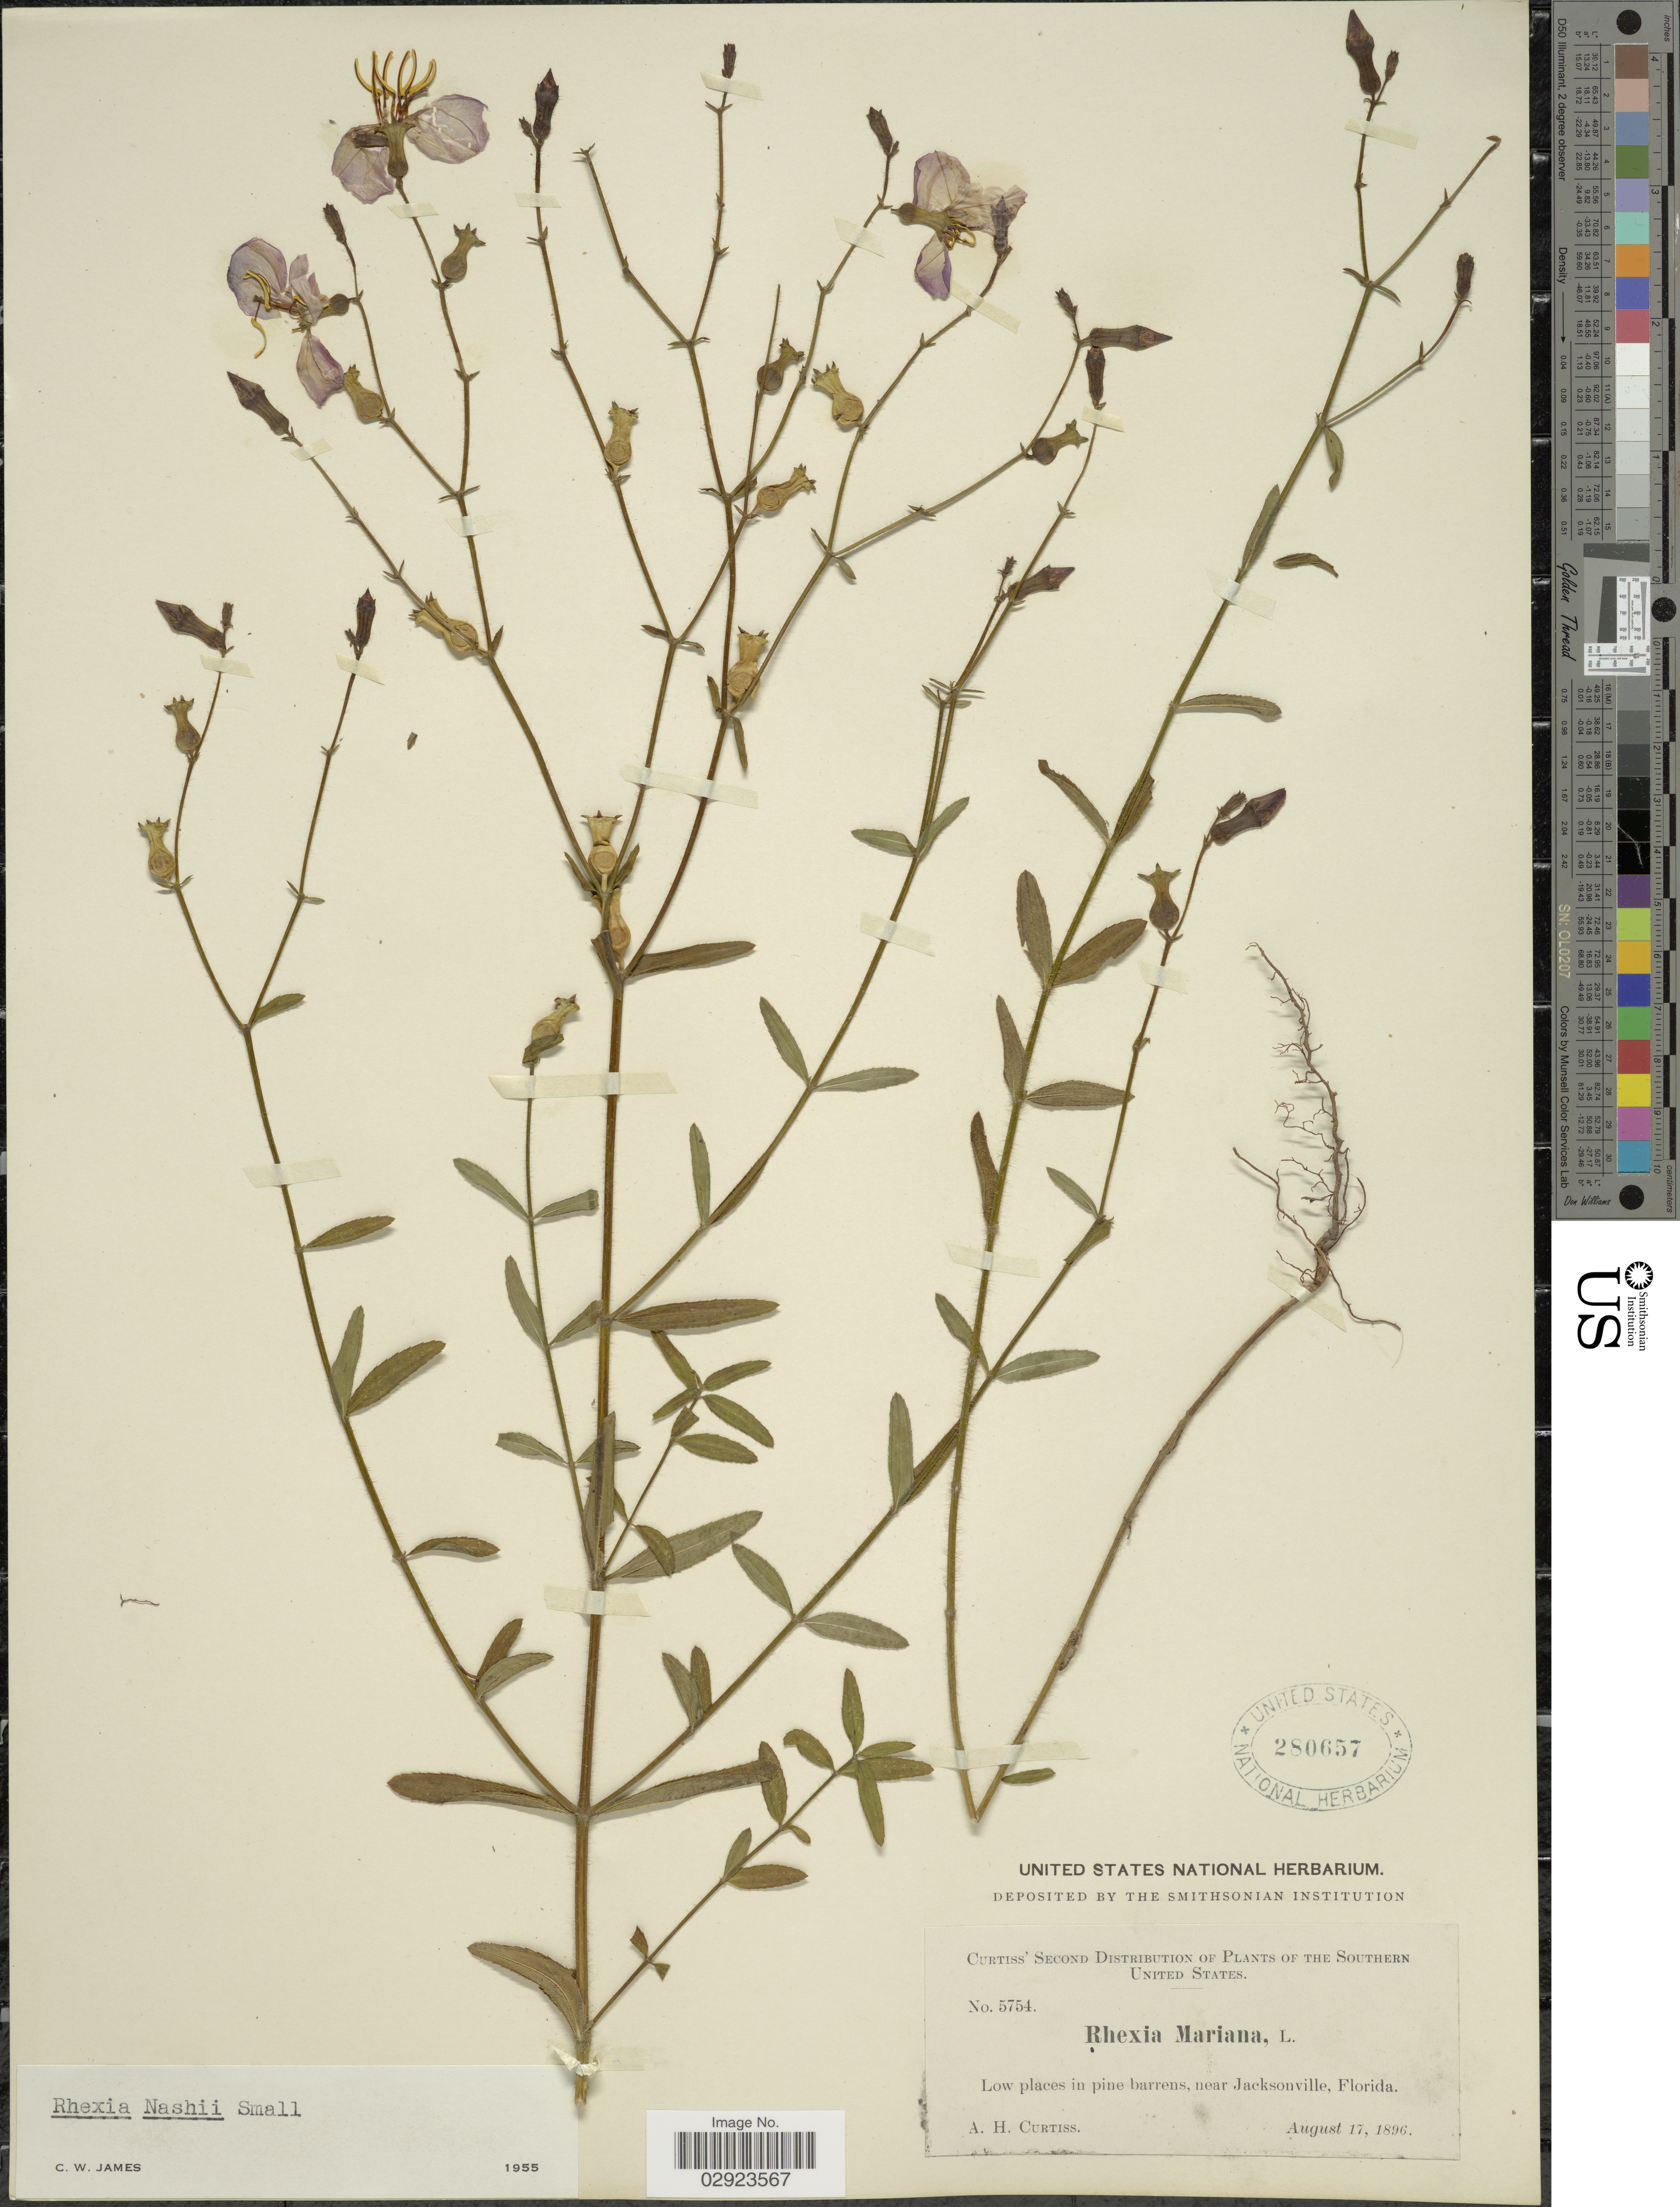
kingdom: Plantae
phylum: Tracheophyta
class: Magnoliopsida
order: Myrtales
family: Melastomataceae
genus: Rhexia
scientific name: Rhexia nashii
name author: Small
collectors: A. H. Curtiss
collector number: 5457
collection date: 1896-08-17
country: United States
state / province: Florida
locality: Southern United States. Near Jacksonville.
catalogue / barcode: US 280657